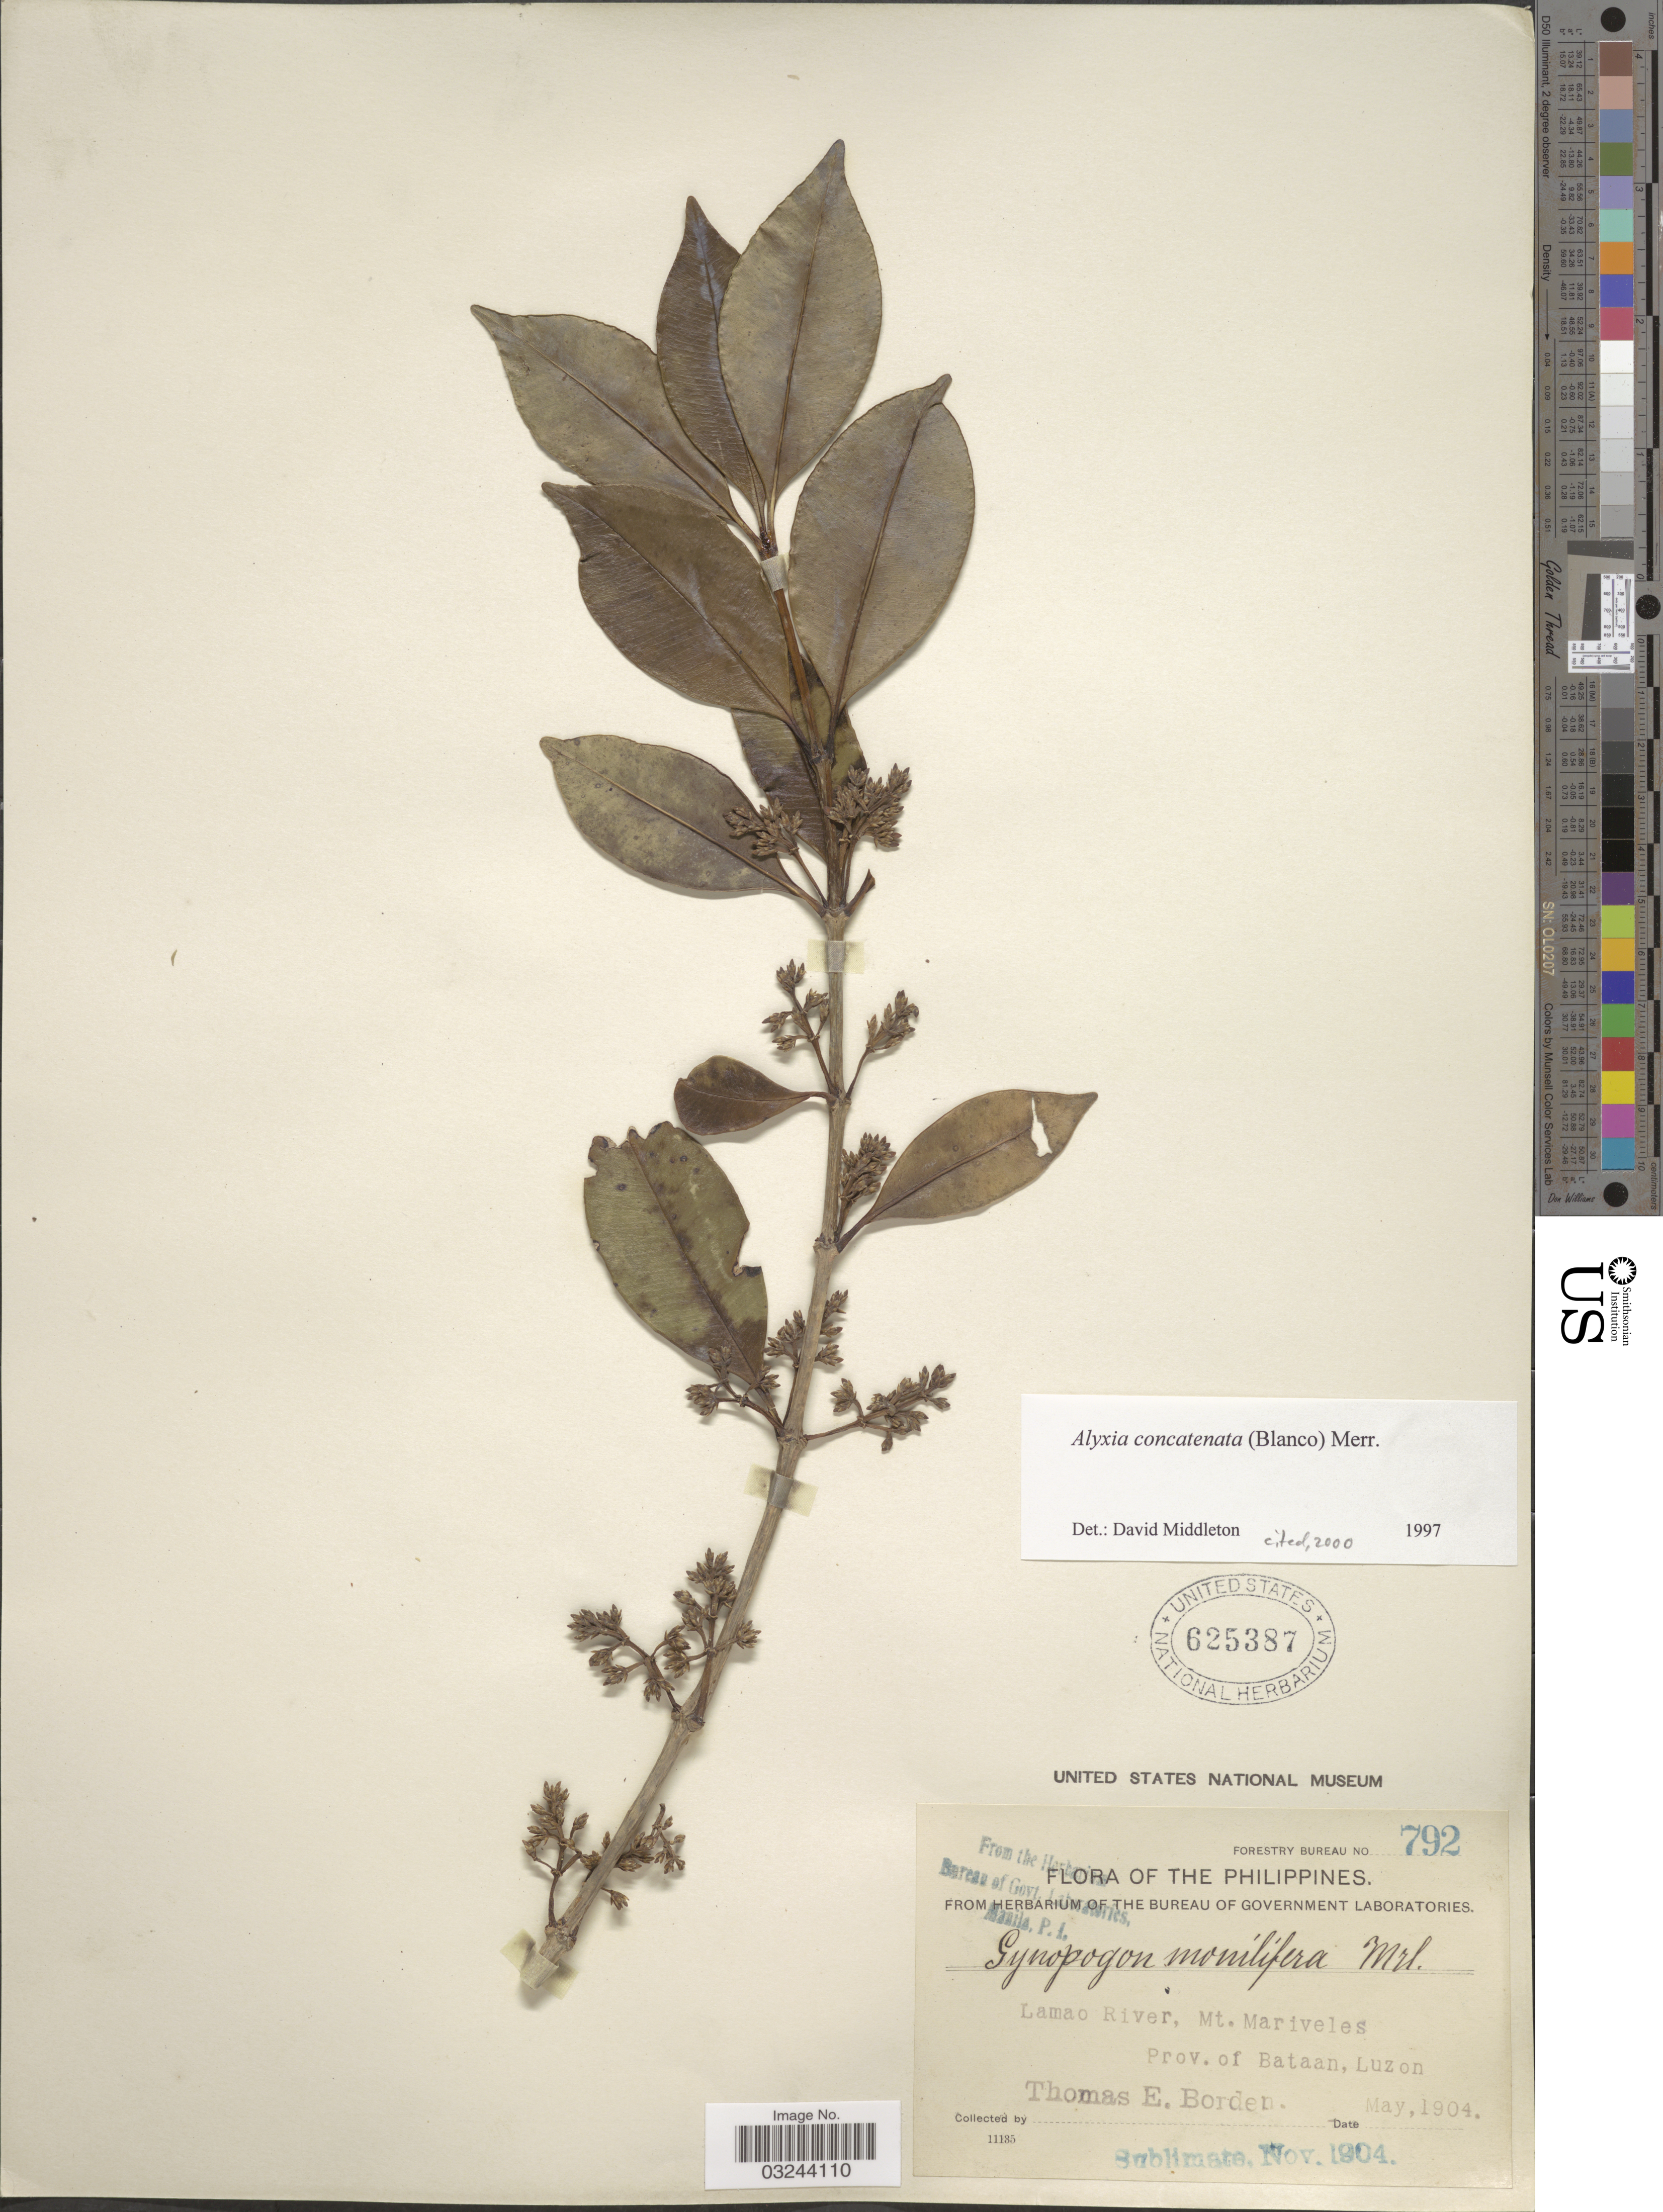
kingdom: Plantae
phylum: Tracheophyta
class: Magnoliopsida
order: Gentianales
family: Apocynaceae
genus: Alyxia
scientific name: Alyxia concatenata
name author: (Blanco) Merr.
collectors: T. E. Borden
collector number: Forestry Bureau 792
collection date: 1904-06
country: Philippines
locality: Lamao River, Mt. Mariveles, Prov. of Bataan, Luzon.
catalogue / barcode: US 625387